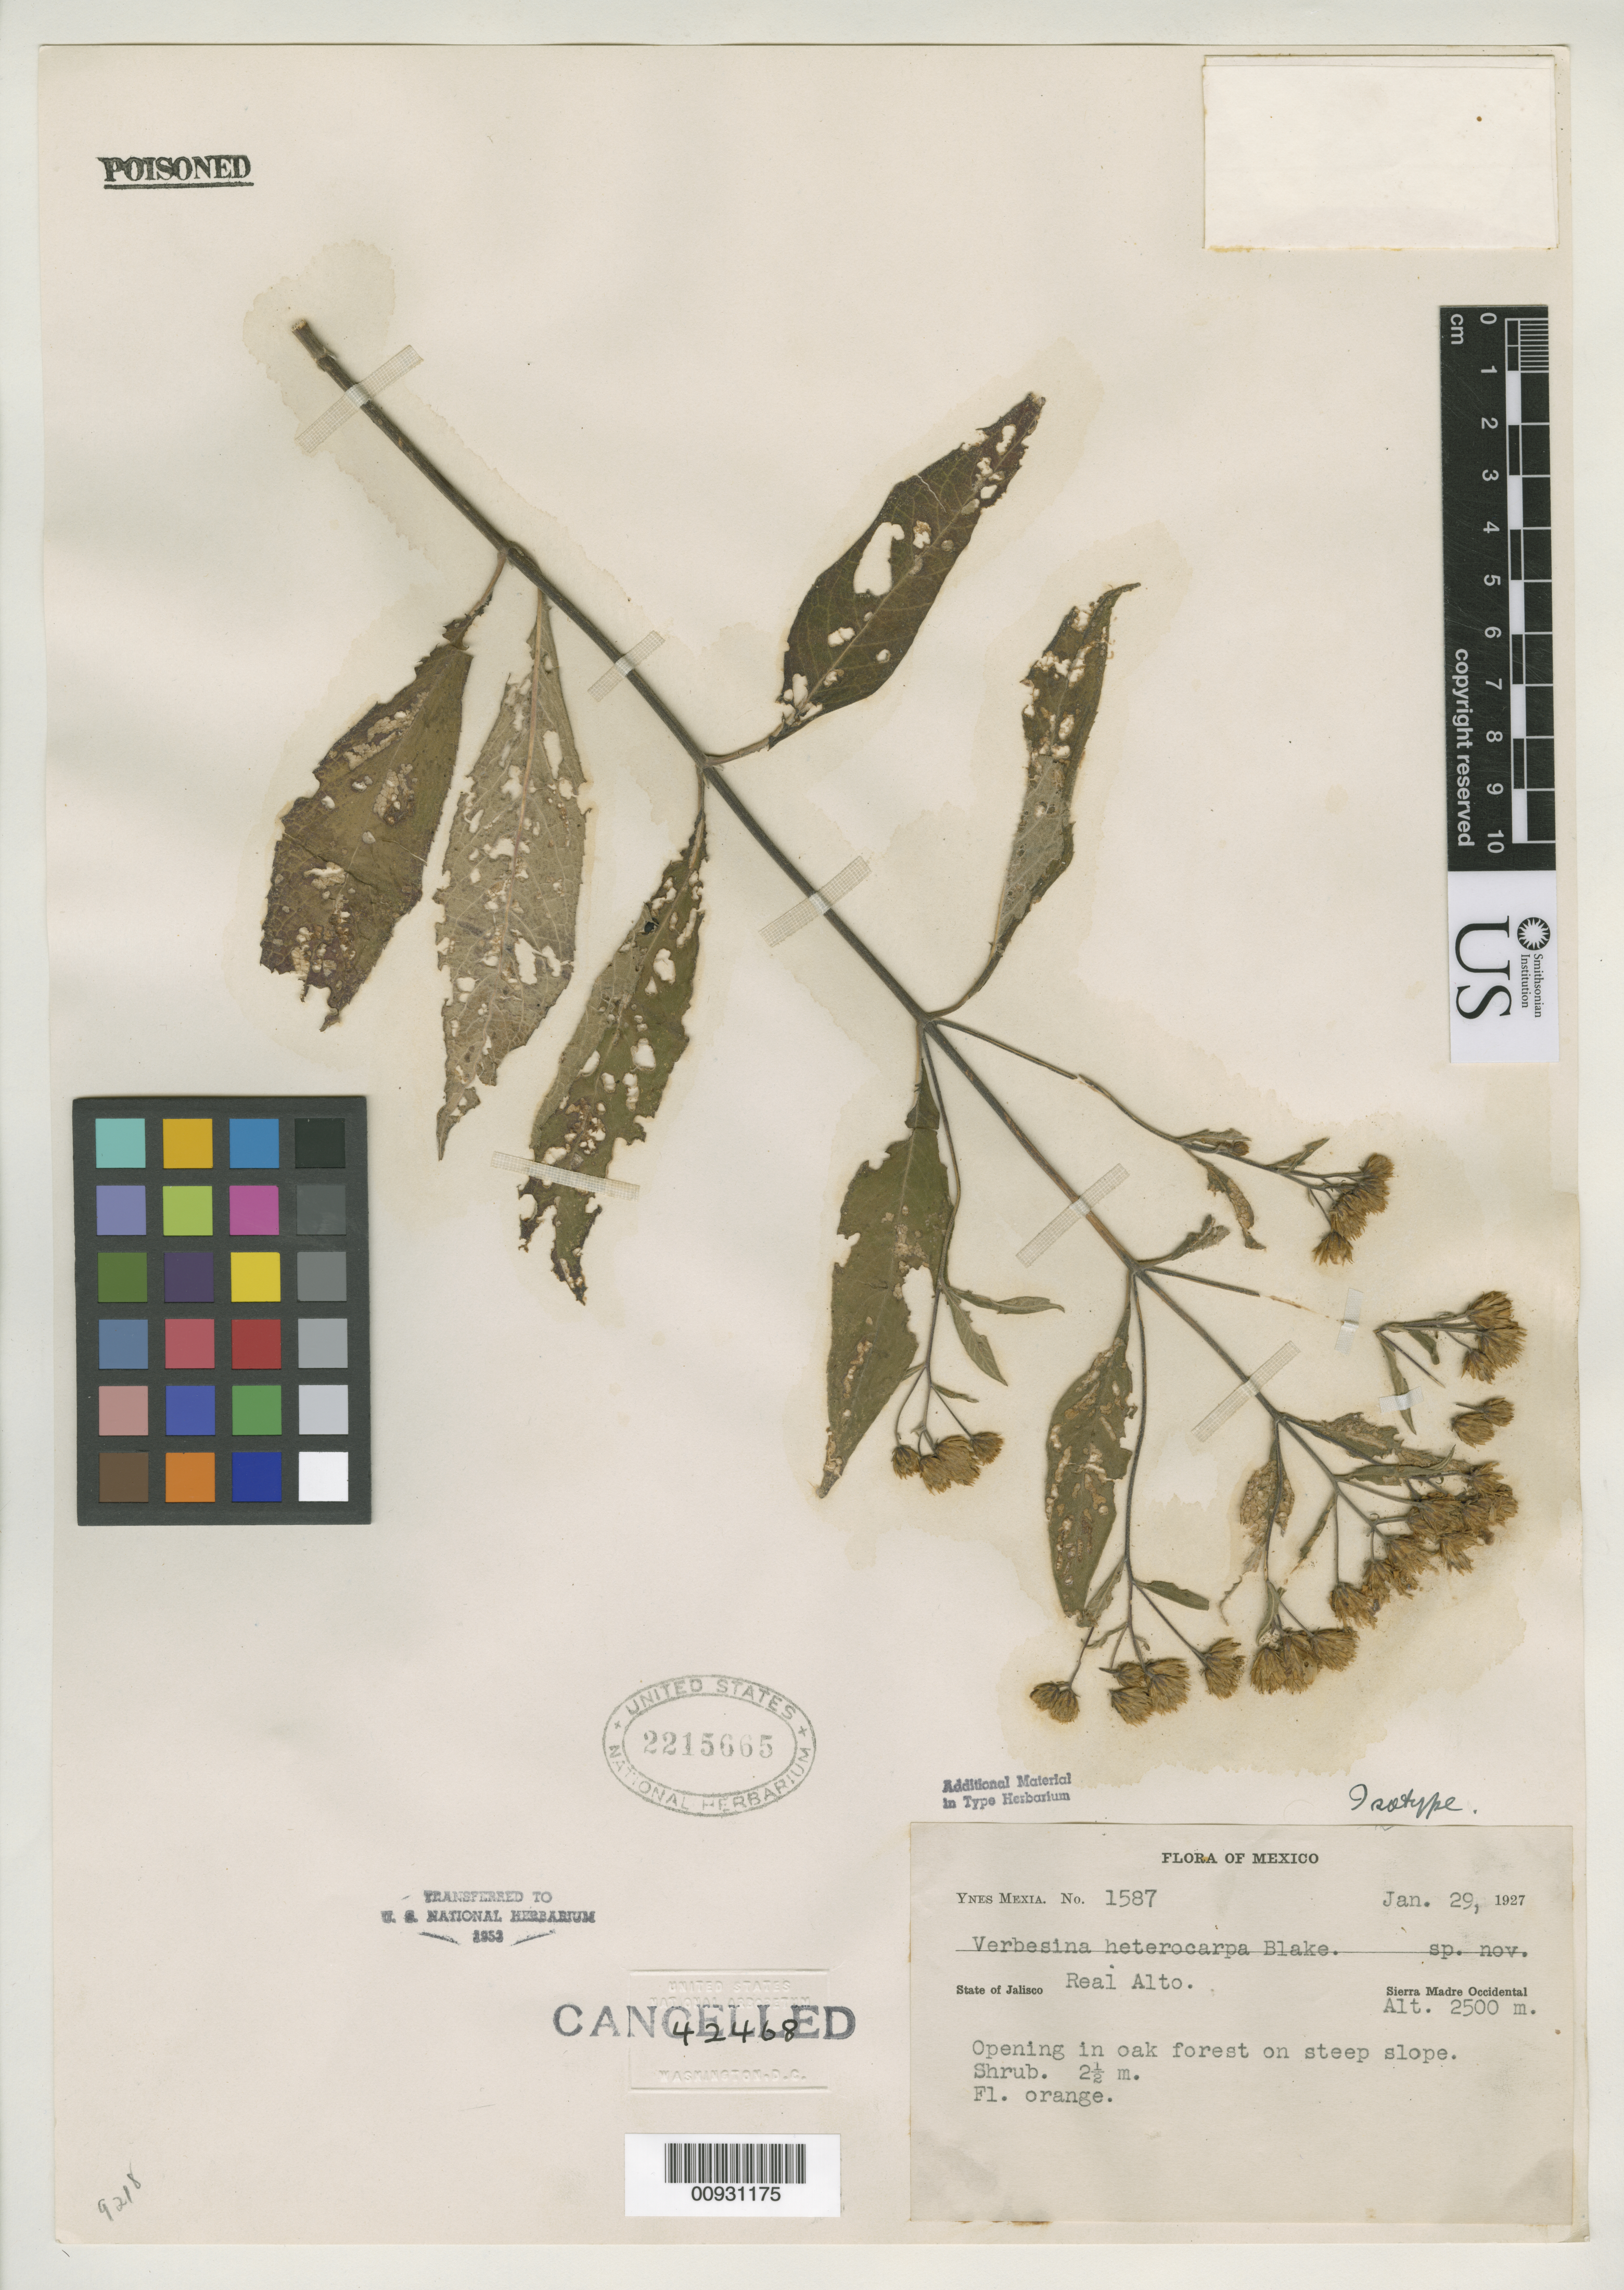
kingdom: Plantae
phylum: Tracheophyta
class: Magnoliopsida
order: Asterales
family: Asteraceae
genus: Verbesina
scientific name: Verbesina heterocarpa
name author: S.F. Blake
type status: Isotype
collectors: Y. Mexia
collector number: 1587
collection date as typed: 29 Jan 1927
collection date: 1927-01-29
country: Mexico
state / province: Jalisco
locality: Real Alto.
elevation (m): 2500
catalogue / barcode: US 2215665